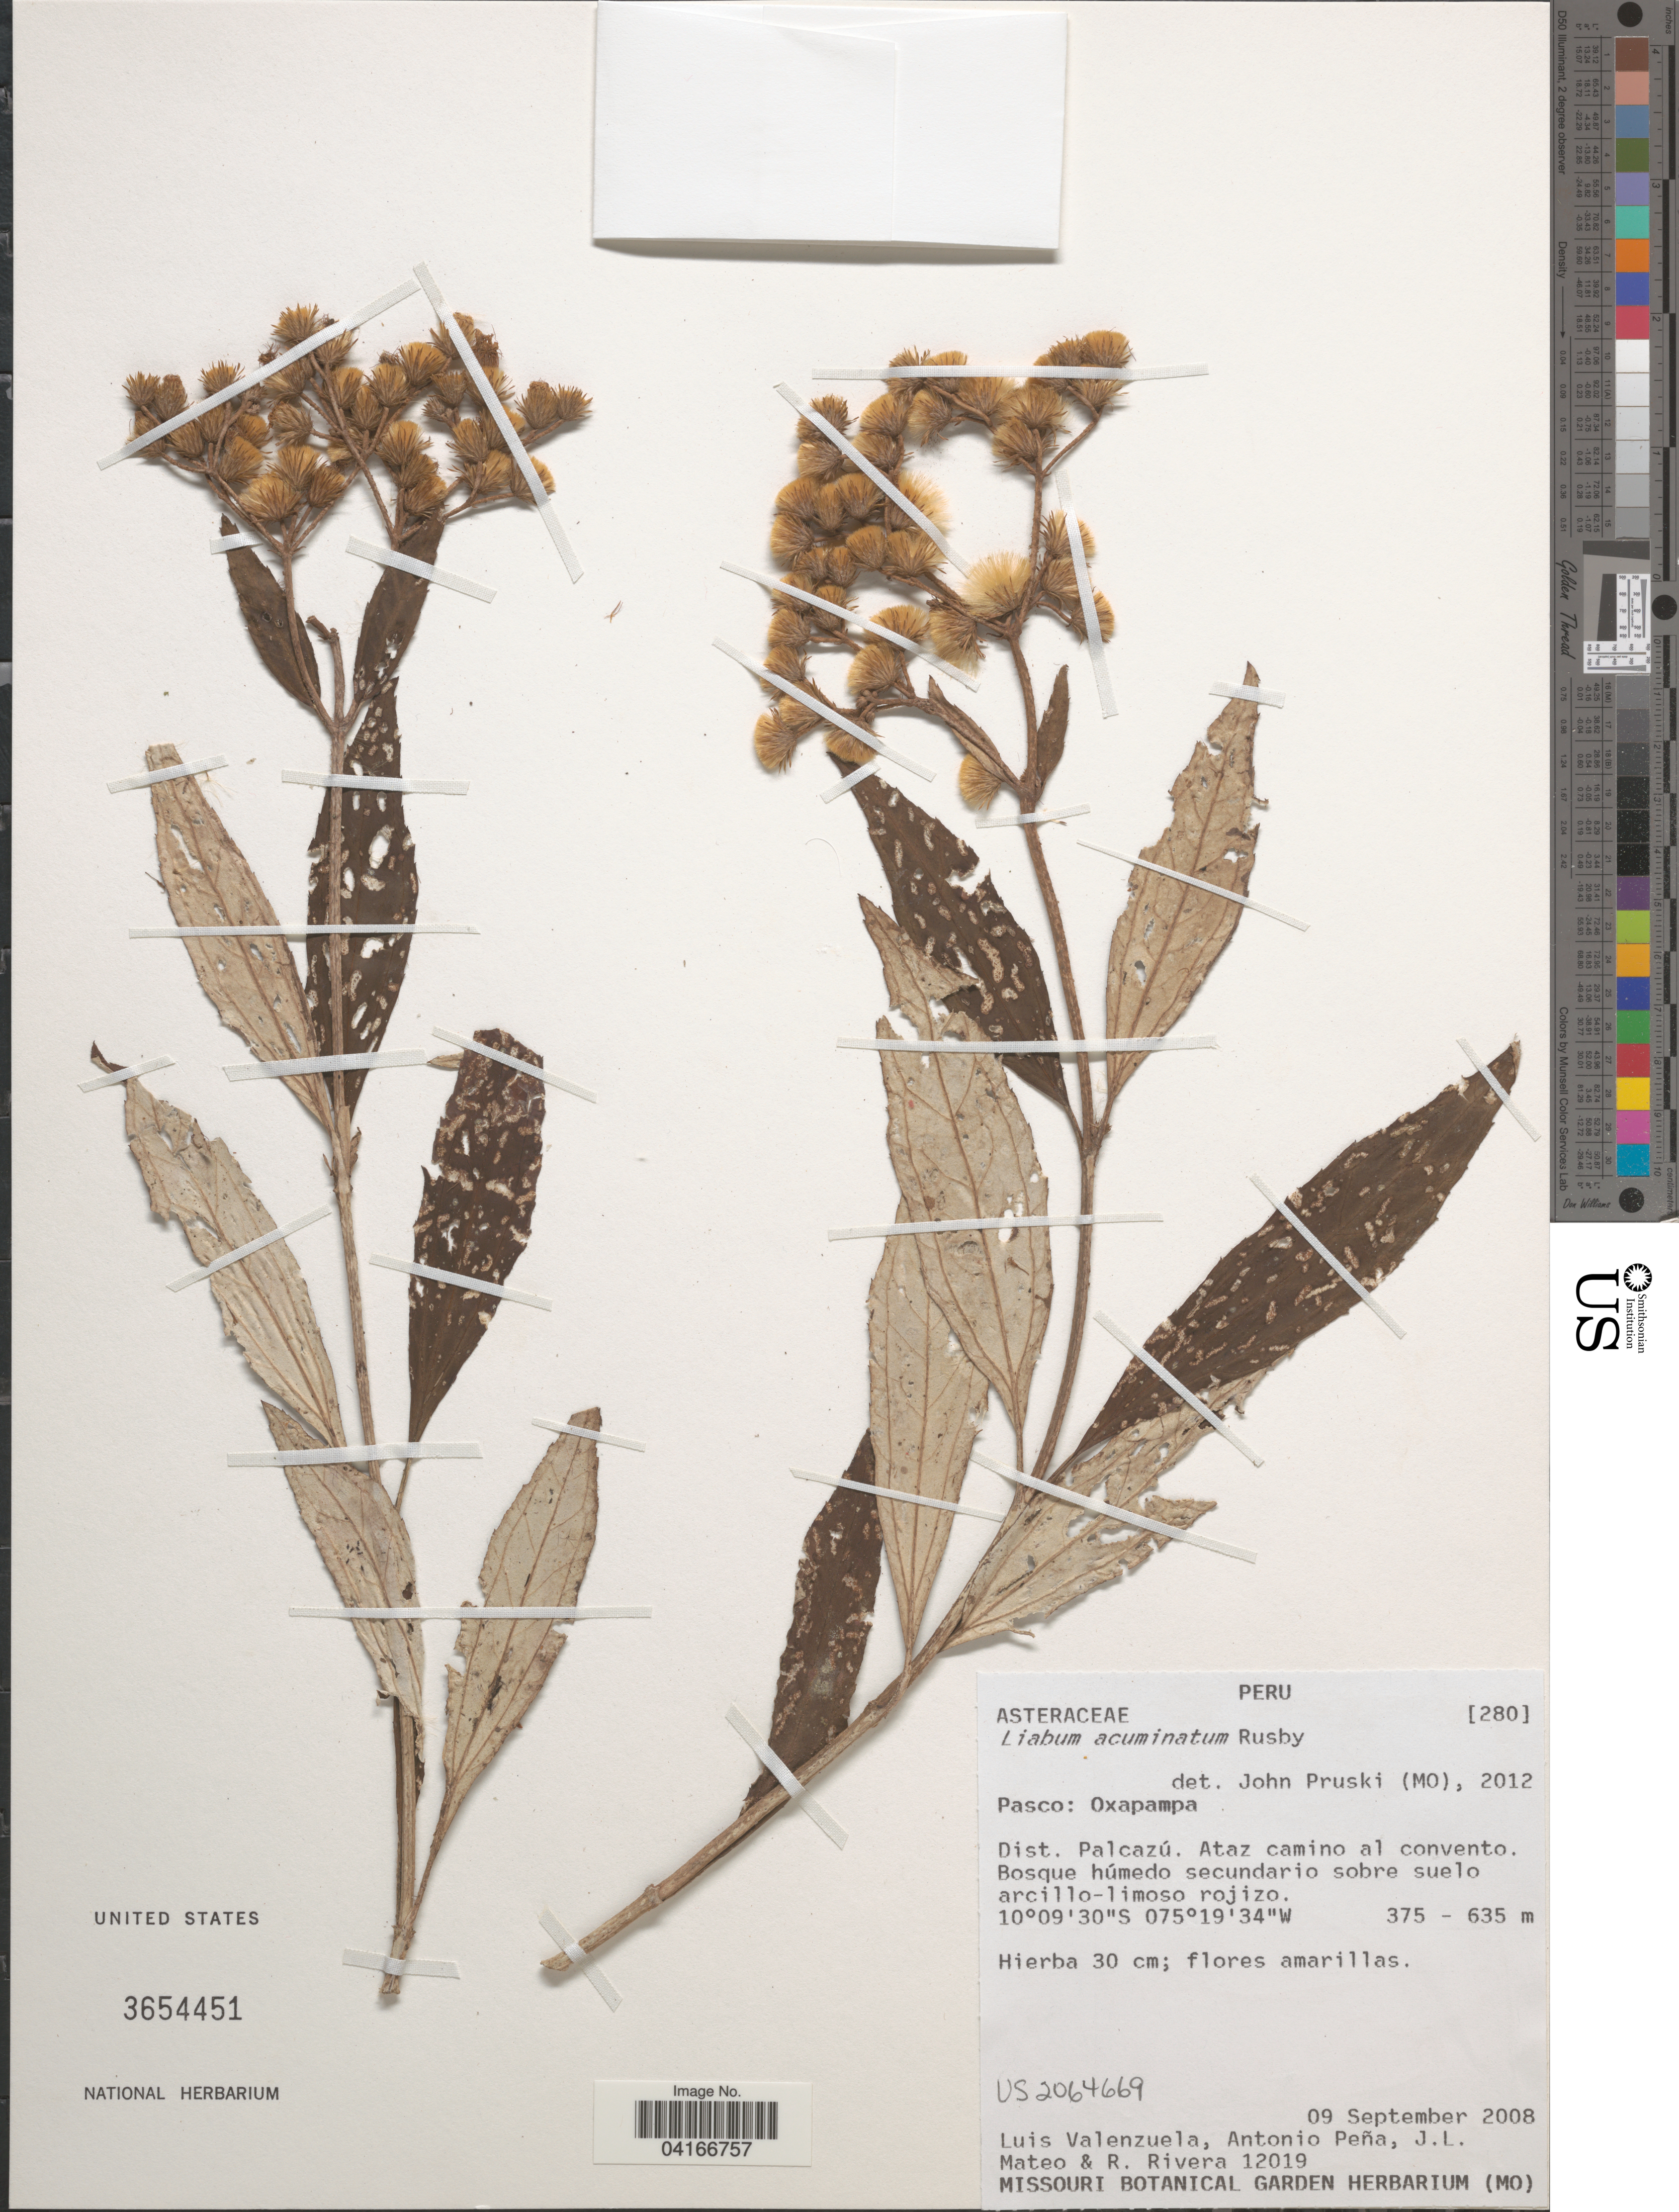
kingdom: Plantae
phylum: Tracheophyta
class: Magnoliopsida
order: Asterales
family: Asteraceae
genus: Liabum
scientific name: Liabum acuminatum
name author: Rusby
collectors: L. Valenzuela, A. Pena, J. Mateo & R. Rivera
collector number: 12019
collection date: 2008-09-09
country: Peru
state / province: Pasco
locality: Dist. Palcazú. Ataz camino al convento.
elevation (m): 375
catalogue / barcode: US 3654451